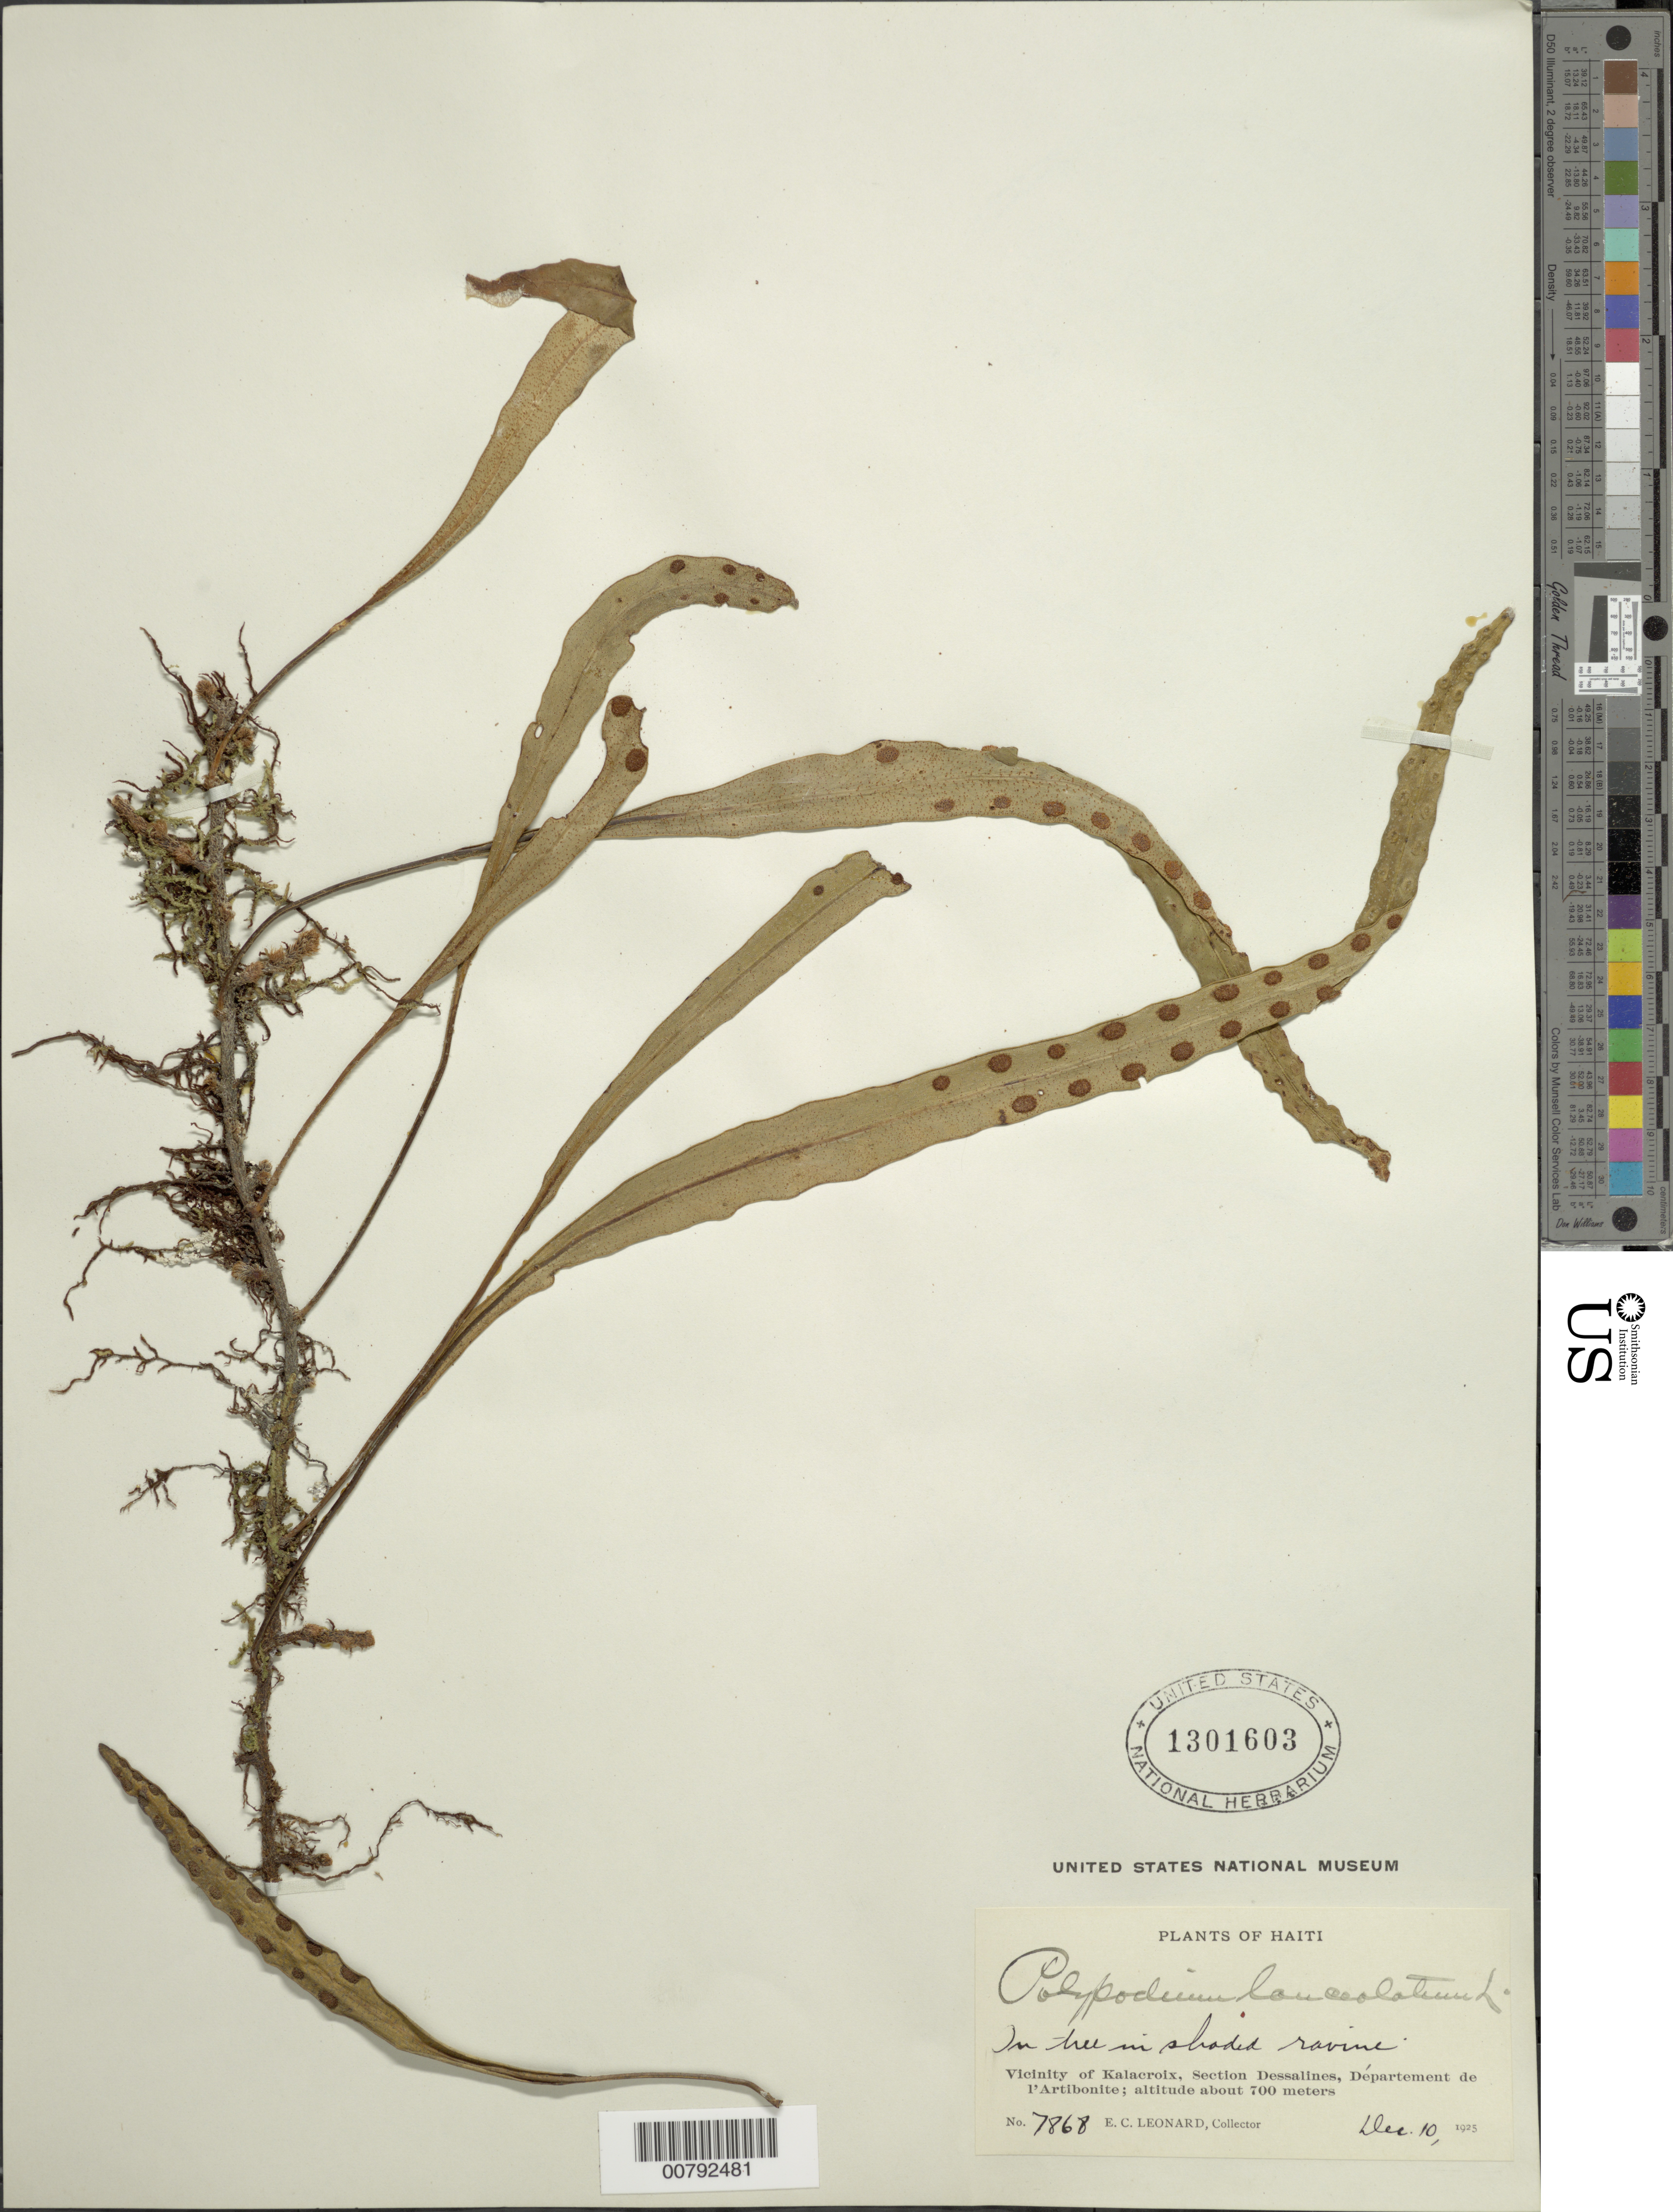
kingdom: Plantae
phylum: Tracheophyta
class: Polypodiopsida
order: Polypodiales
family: Polypodiaceae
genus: Pleopeltis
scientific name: Pleopeltis marginata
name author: A.R. Sm. & Tejero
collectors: E. C. Leonard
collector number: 7868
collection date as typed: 10 Dec 1925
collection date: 1925-12-10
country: Haiti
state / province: Artibonite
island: Hispaniola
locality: Kalacroix, Section Dessalines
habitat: Shaded ravine, on tree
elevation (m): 700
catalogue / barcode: US 1301603